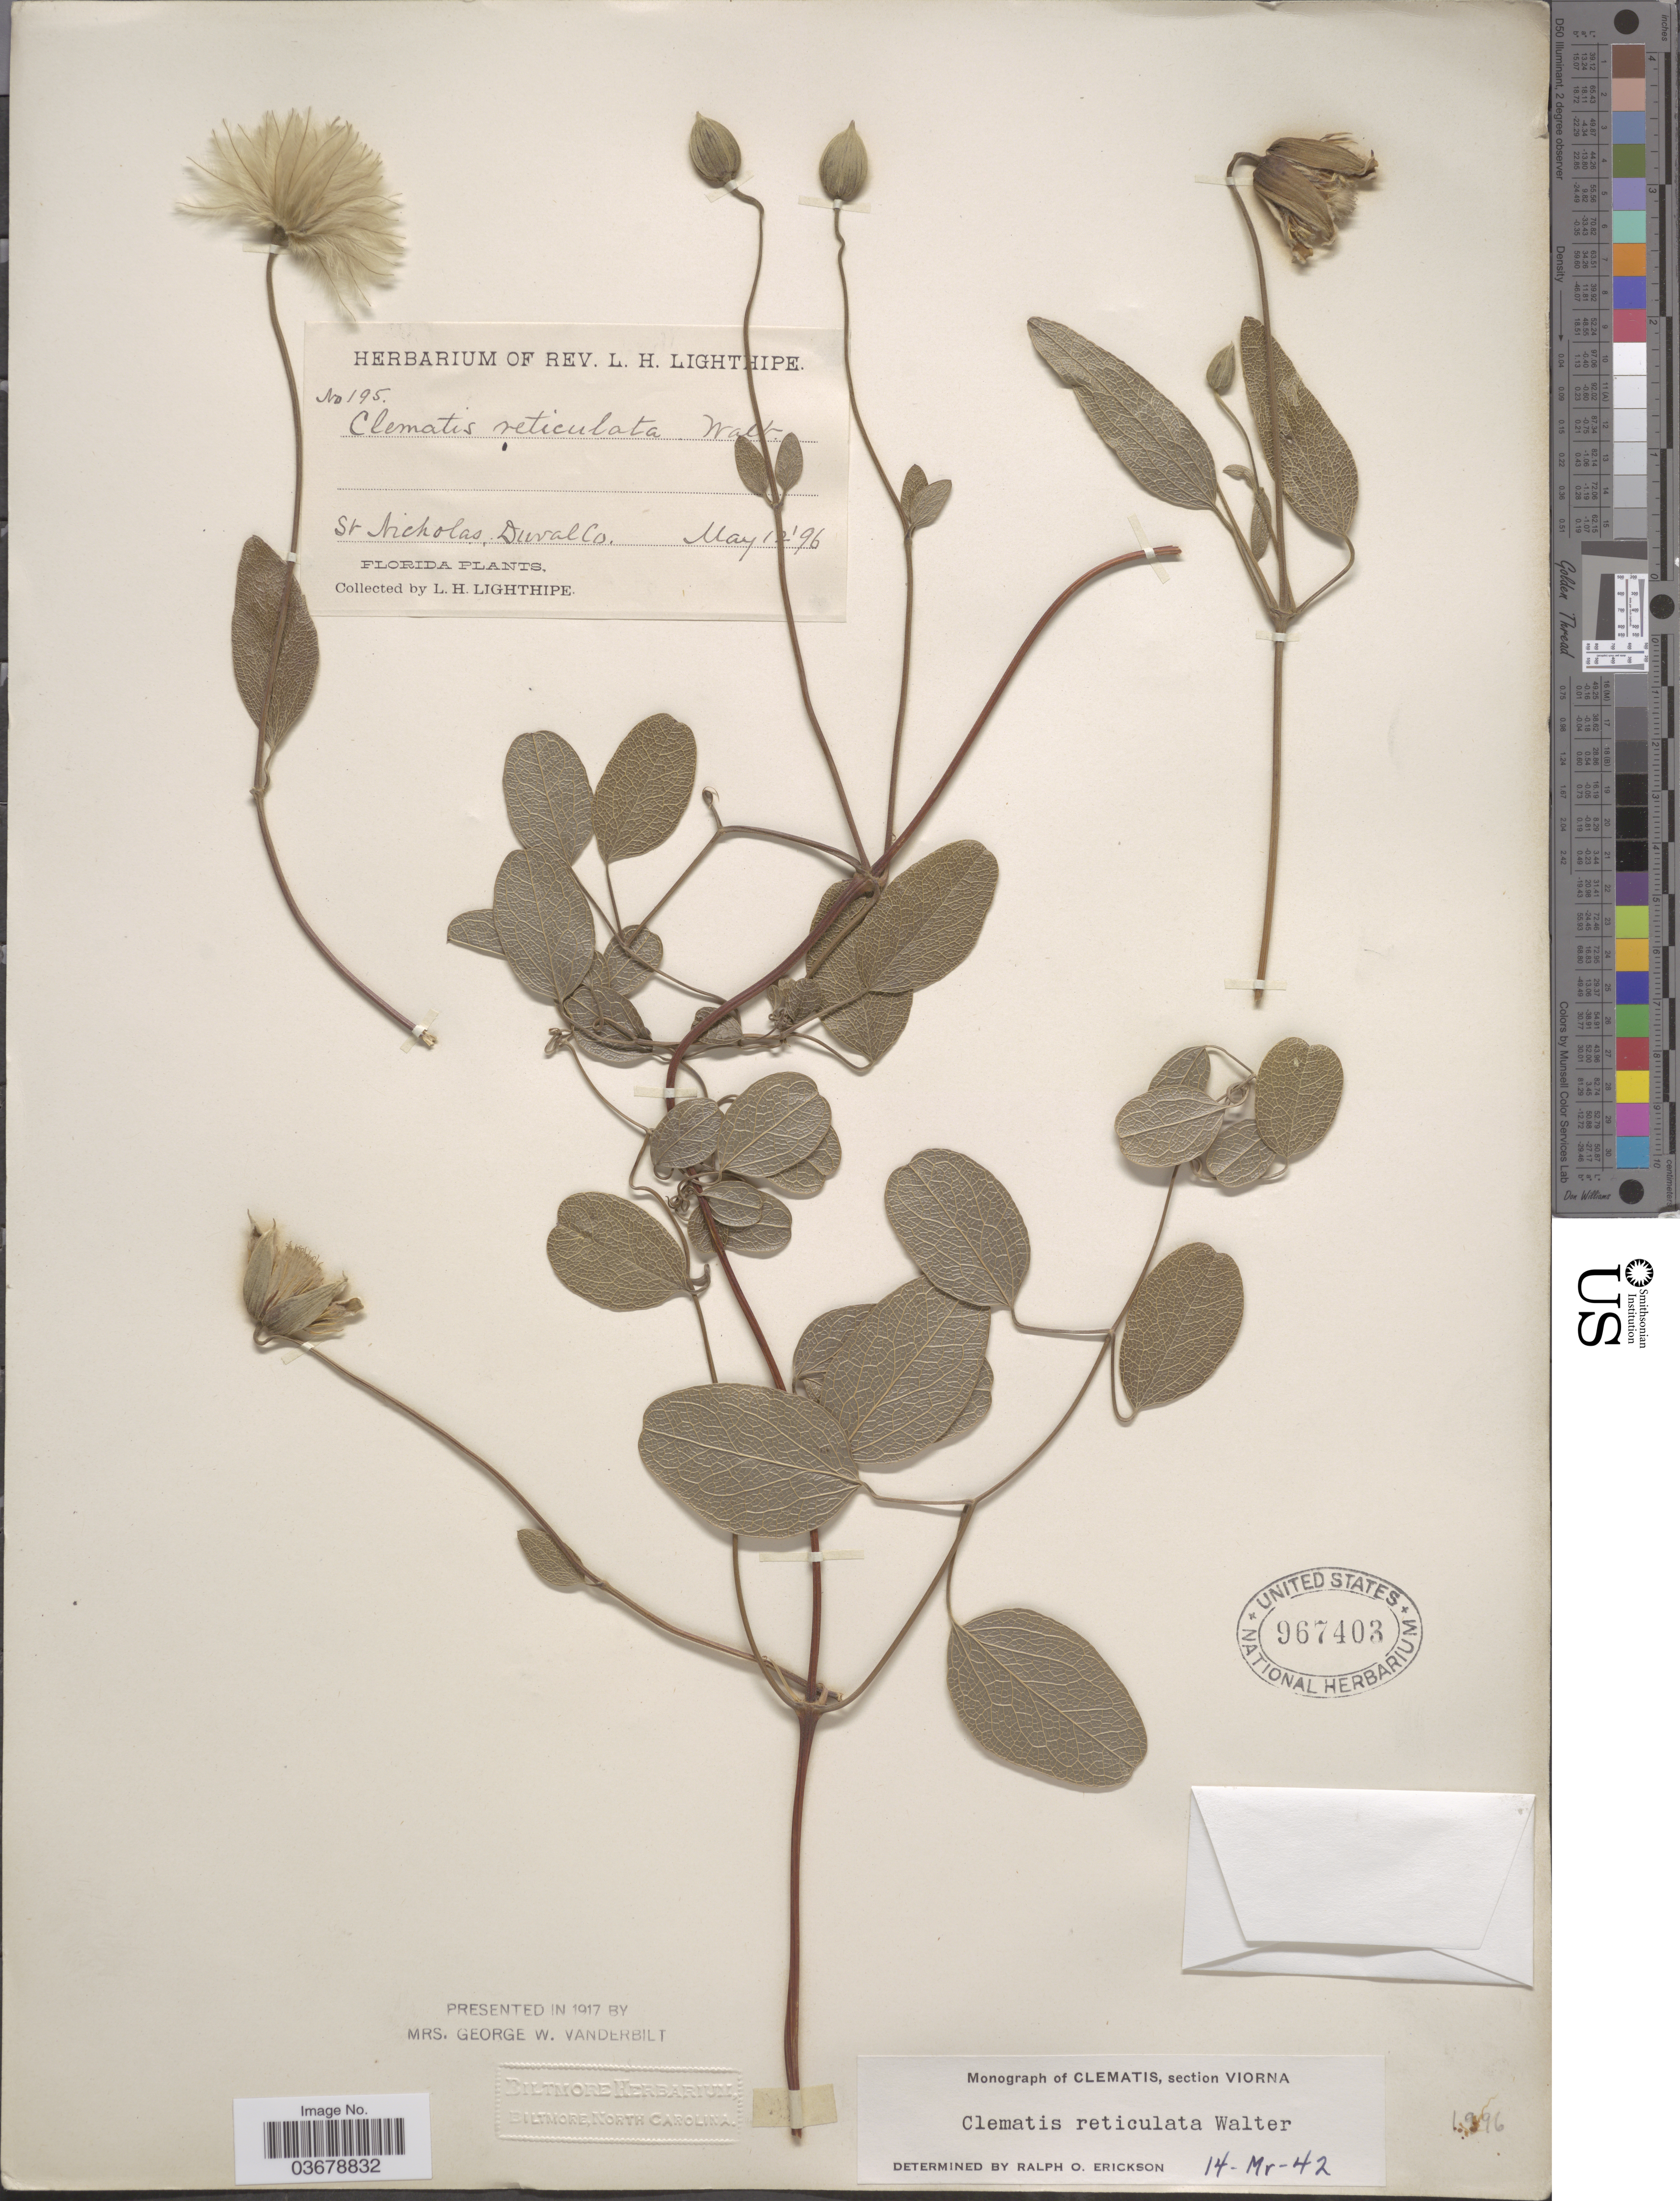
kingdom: Plantae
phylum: Tracheophyta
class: Magnoliopsida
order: Ranunculales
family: Ranunculaceae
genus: Clematis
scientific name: Clematis viorna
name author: L.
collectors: L. H. Lighthipe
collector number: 195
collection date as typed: Transcribed d/m/y: 12/5/96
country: United States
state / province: Florida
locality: St Nicholas, Duval Co.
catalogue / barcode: US 967403